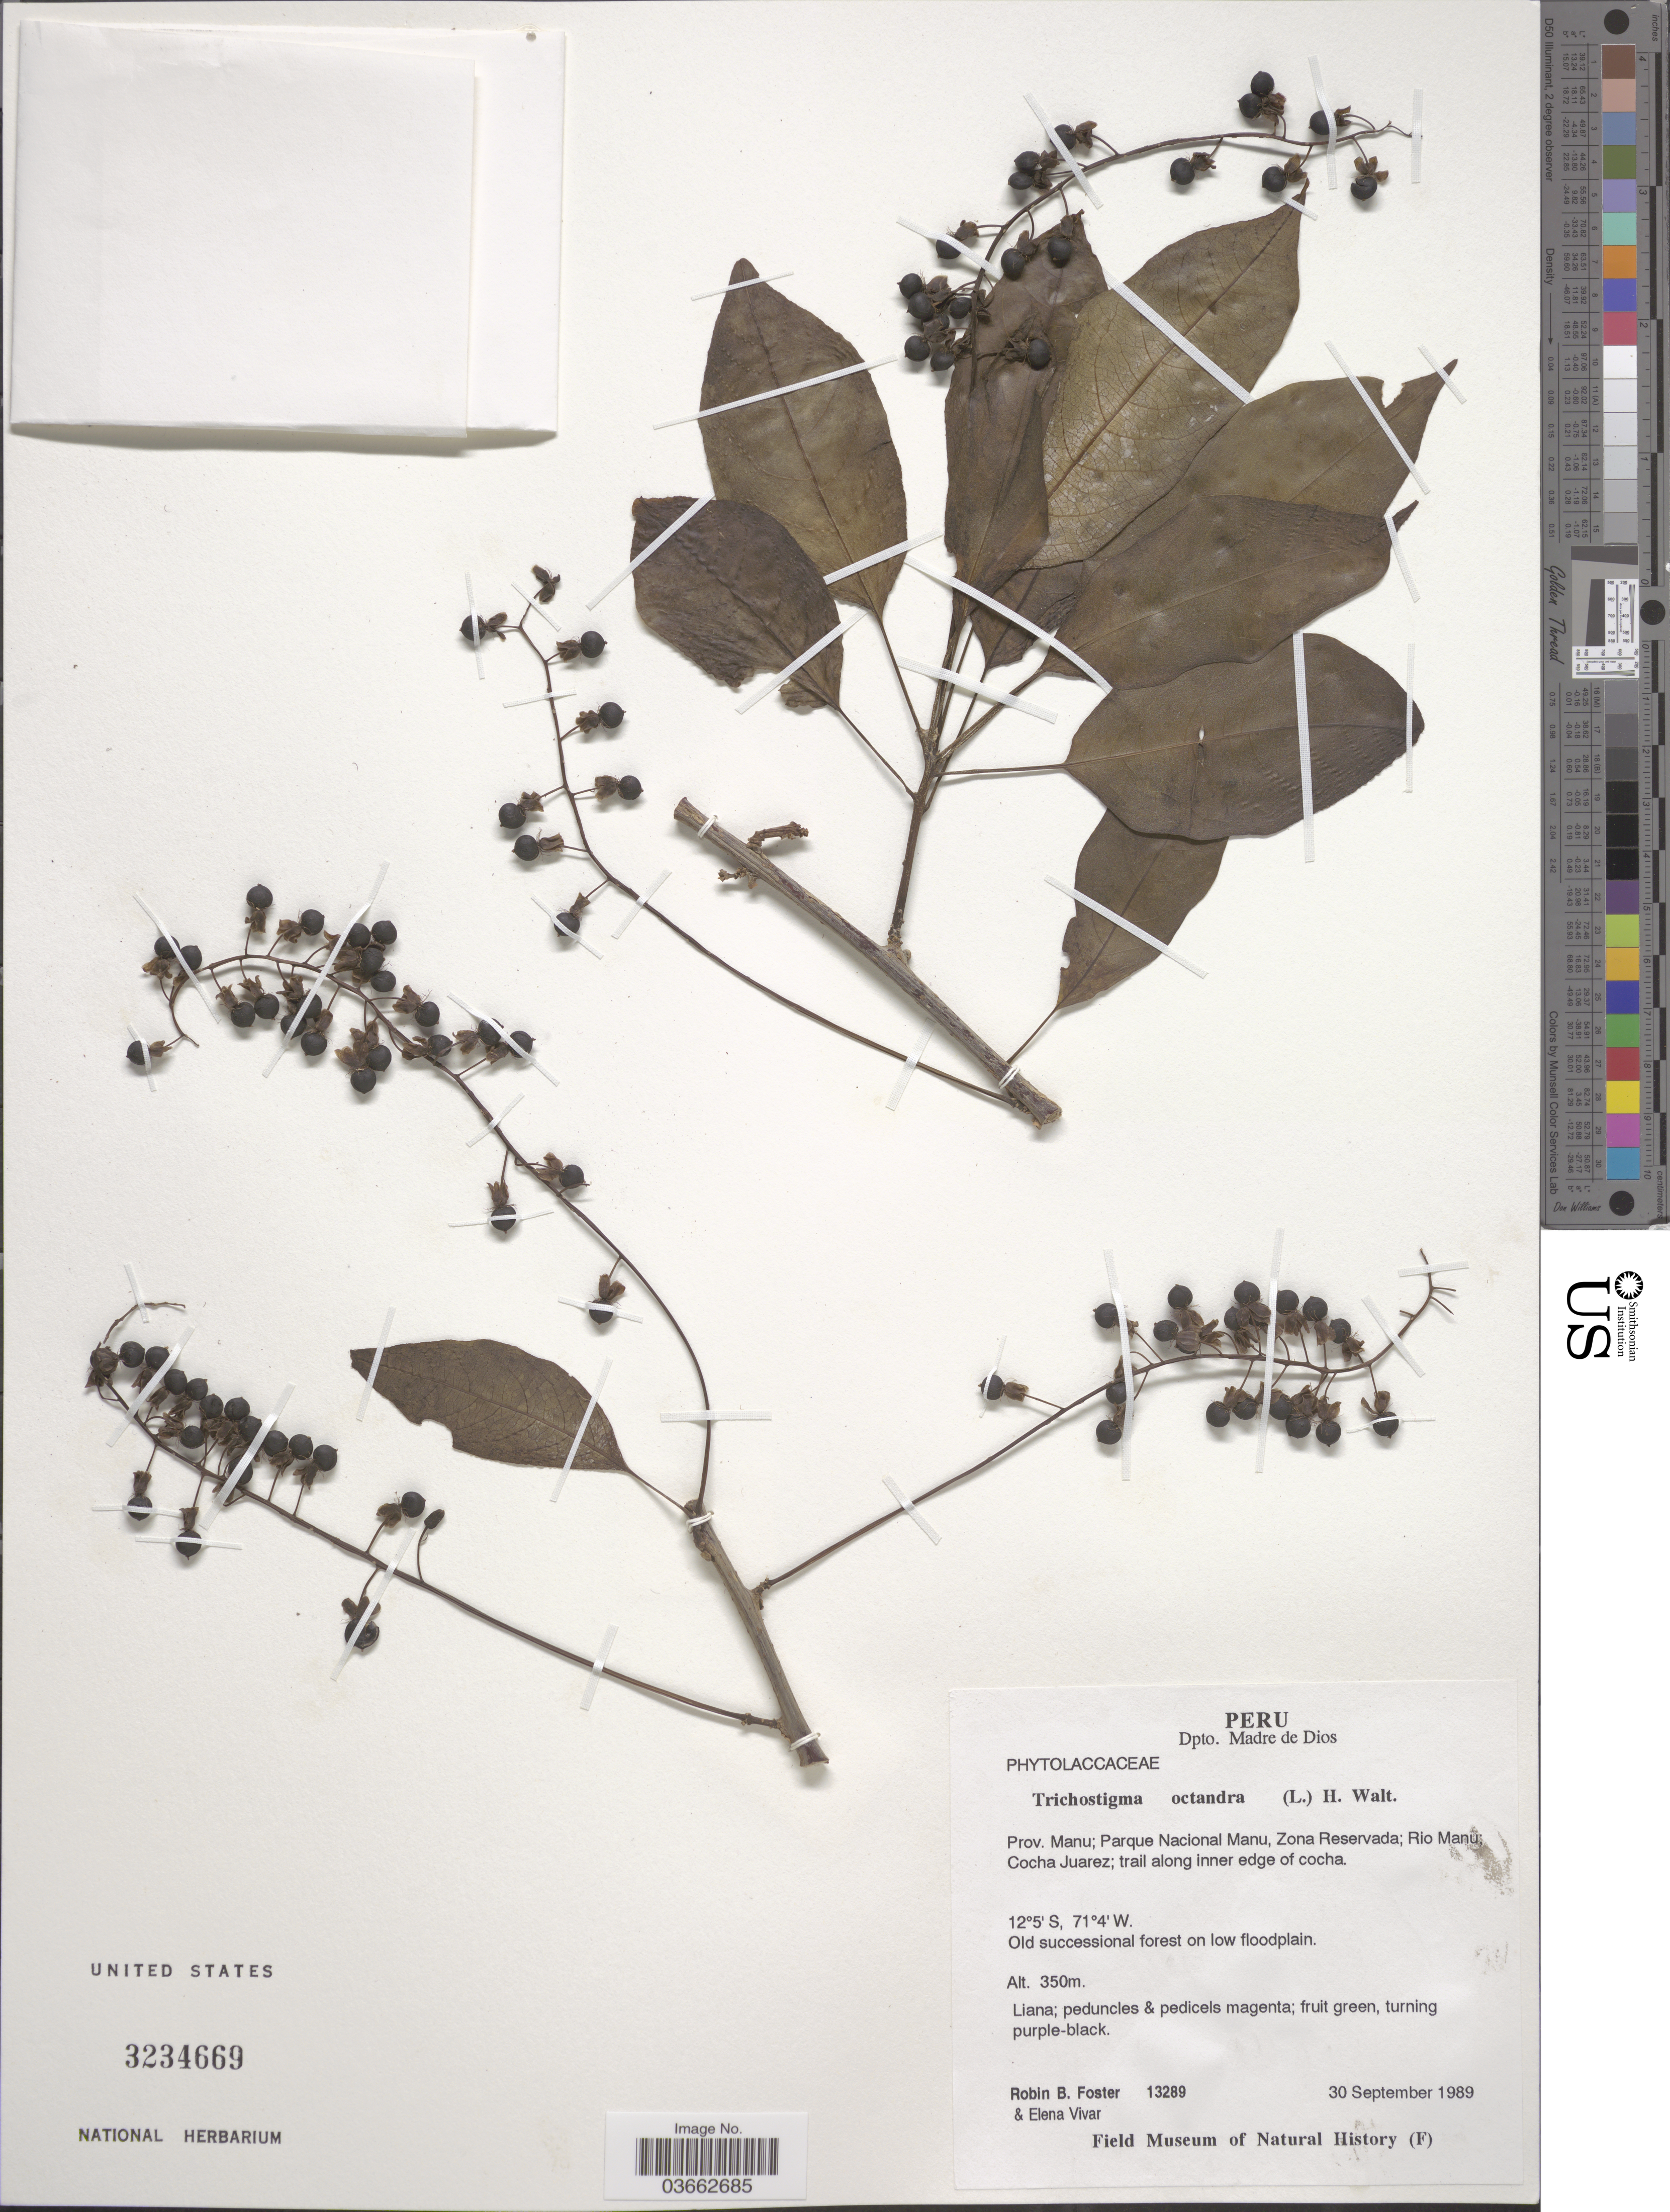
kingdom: Plantae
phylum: Tracheophyta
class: Magnoliopsida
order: Caryophyllales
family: Phytolaccaceae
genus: Trichostigma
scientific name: Trichostigma octandrum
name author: (L.) H. Walter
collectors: R. B. Foster & E. Vivar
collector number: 13289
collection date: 1989-09-30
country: Peru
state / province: Madre de Dios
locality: Dpto. Madre de Dios. Prov. Manu; Parque Nacional Manu, Zona Reservada; Rio Manu; Cocha Juarez.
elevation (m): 350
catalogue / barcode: US 3234669